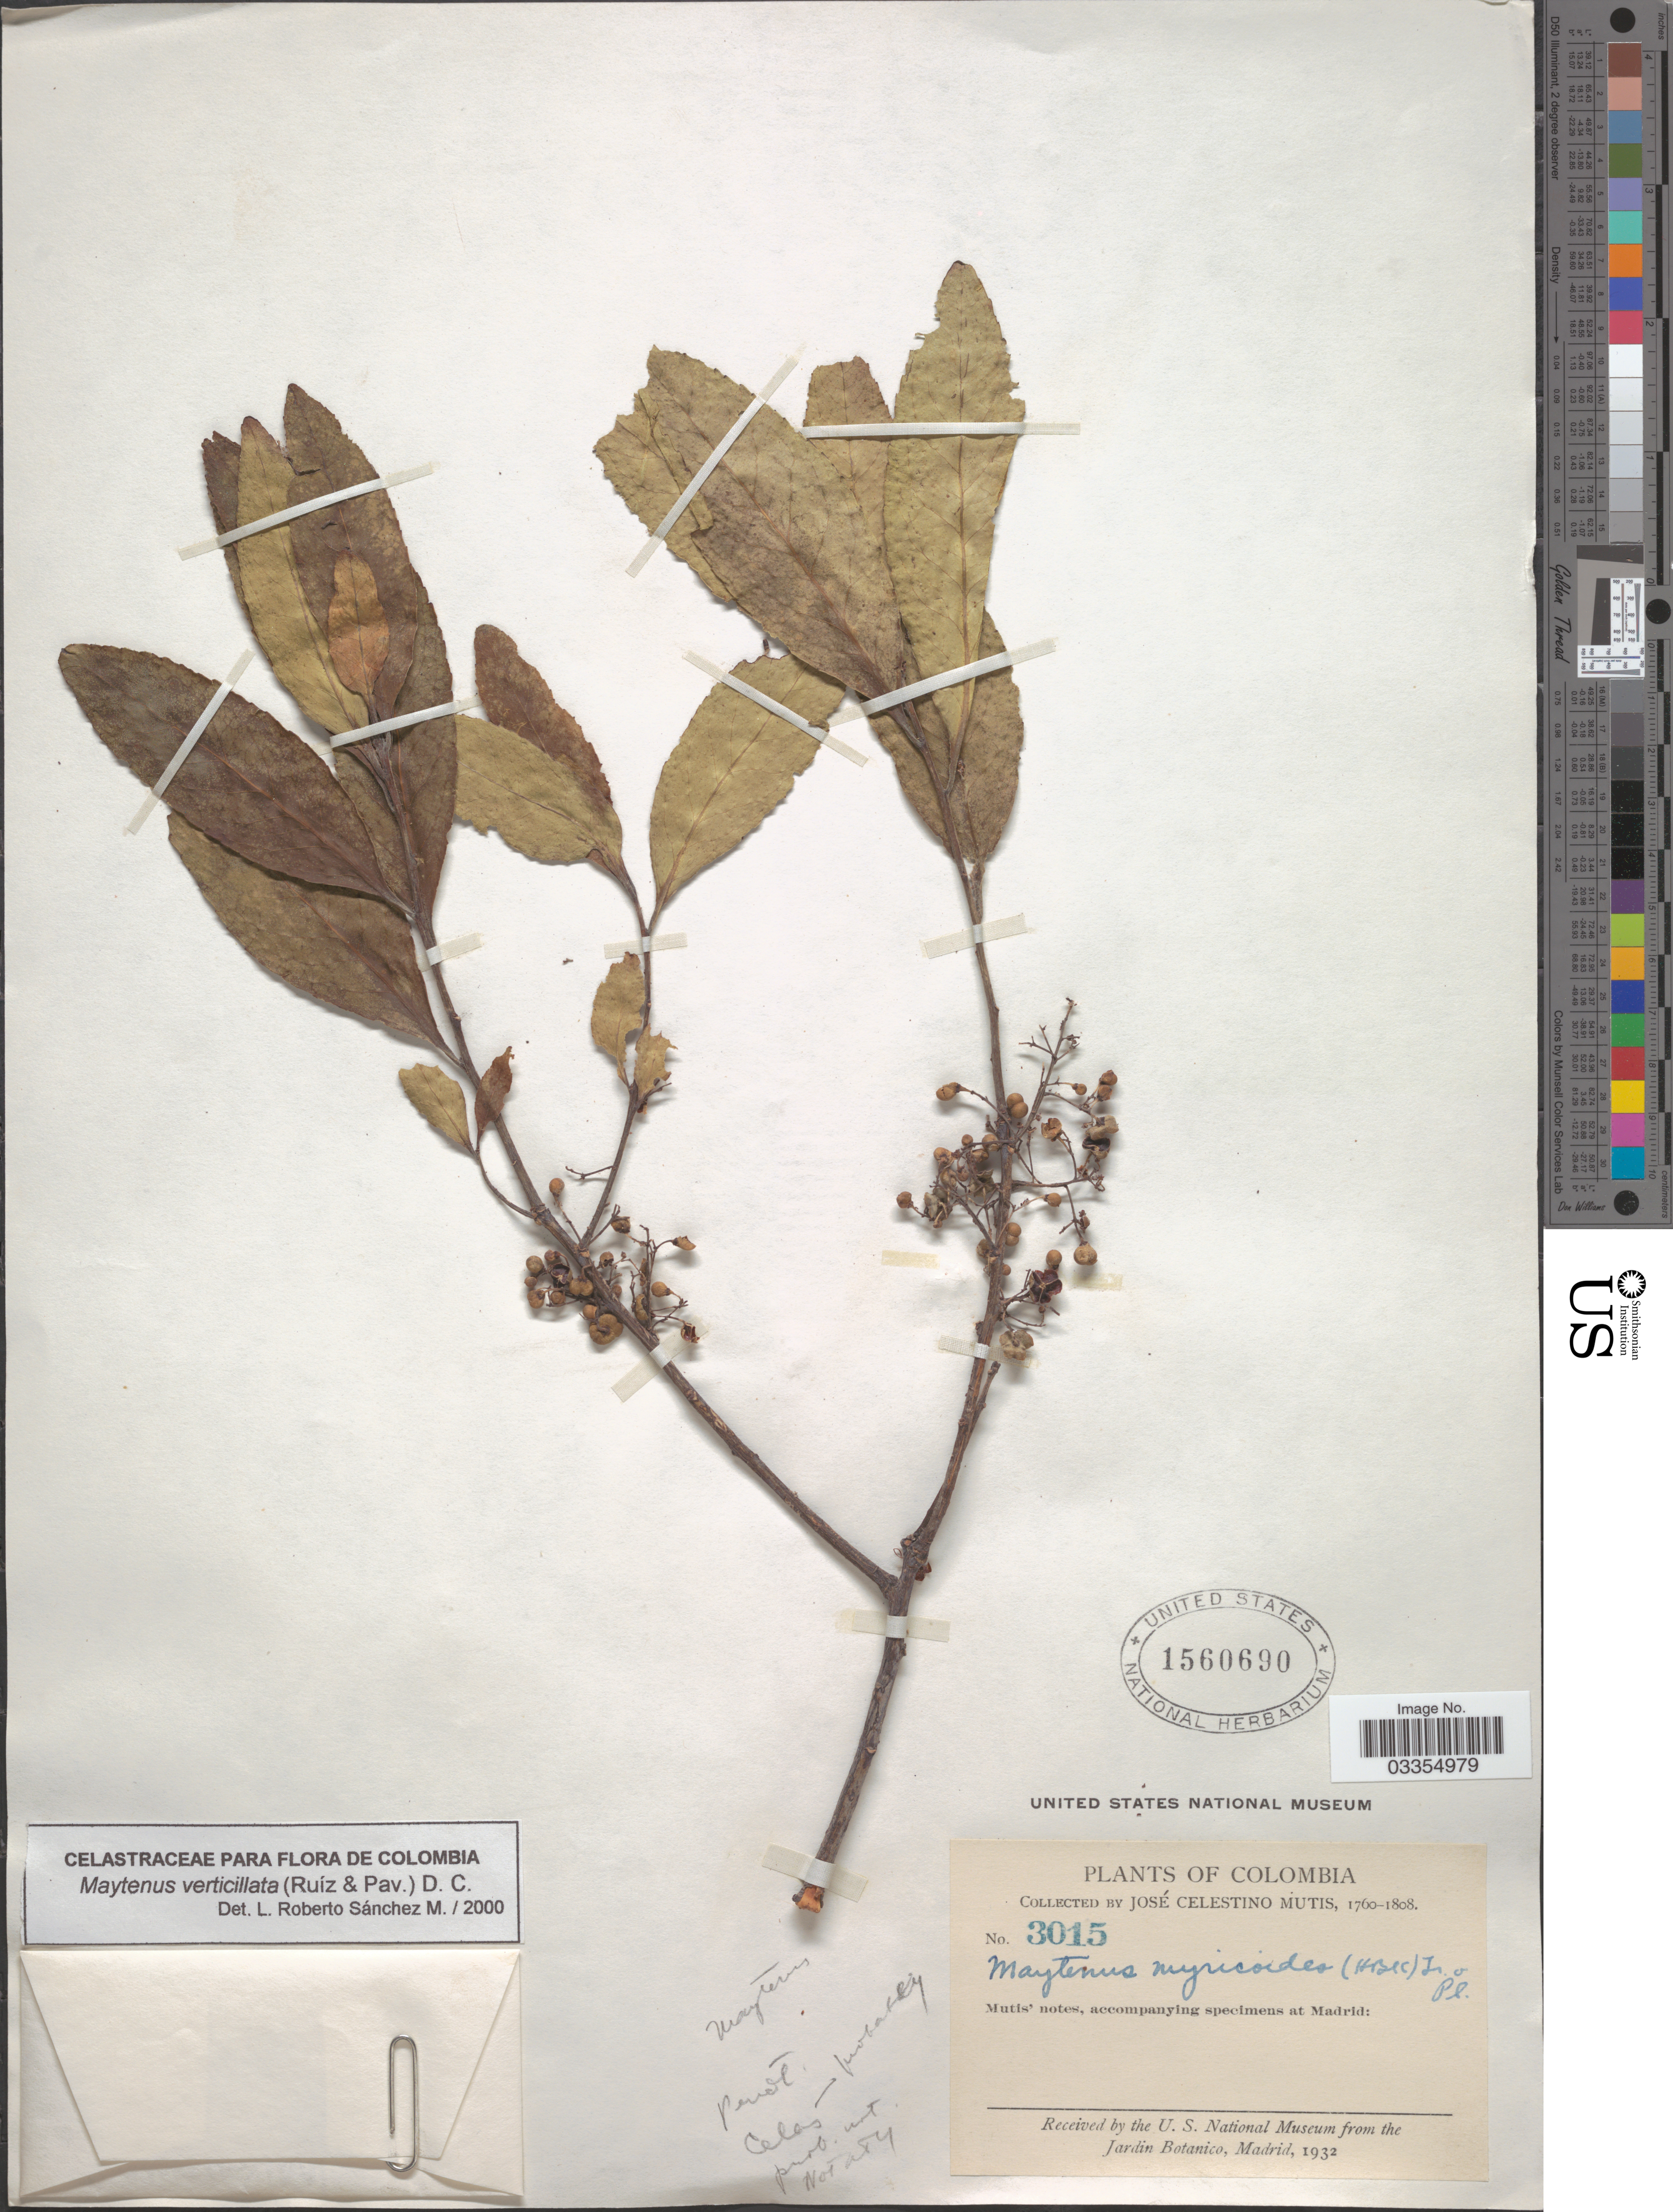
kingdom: Plantae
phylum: Tracheophyta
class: Magnoliopsida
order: Celastrales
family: Celastraceae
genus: Maytenus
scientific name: Maytenus verticillata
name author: (Ruiz & Pav.) DC.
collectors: J. C. B. Mutis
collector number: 3015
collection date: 1760/1808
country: Colombia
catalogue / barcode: US 1560690